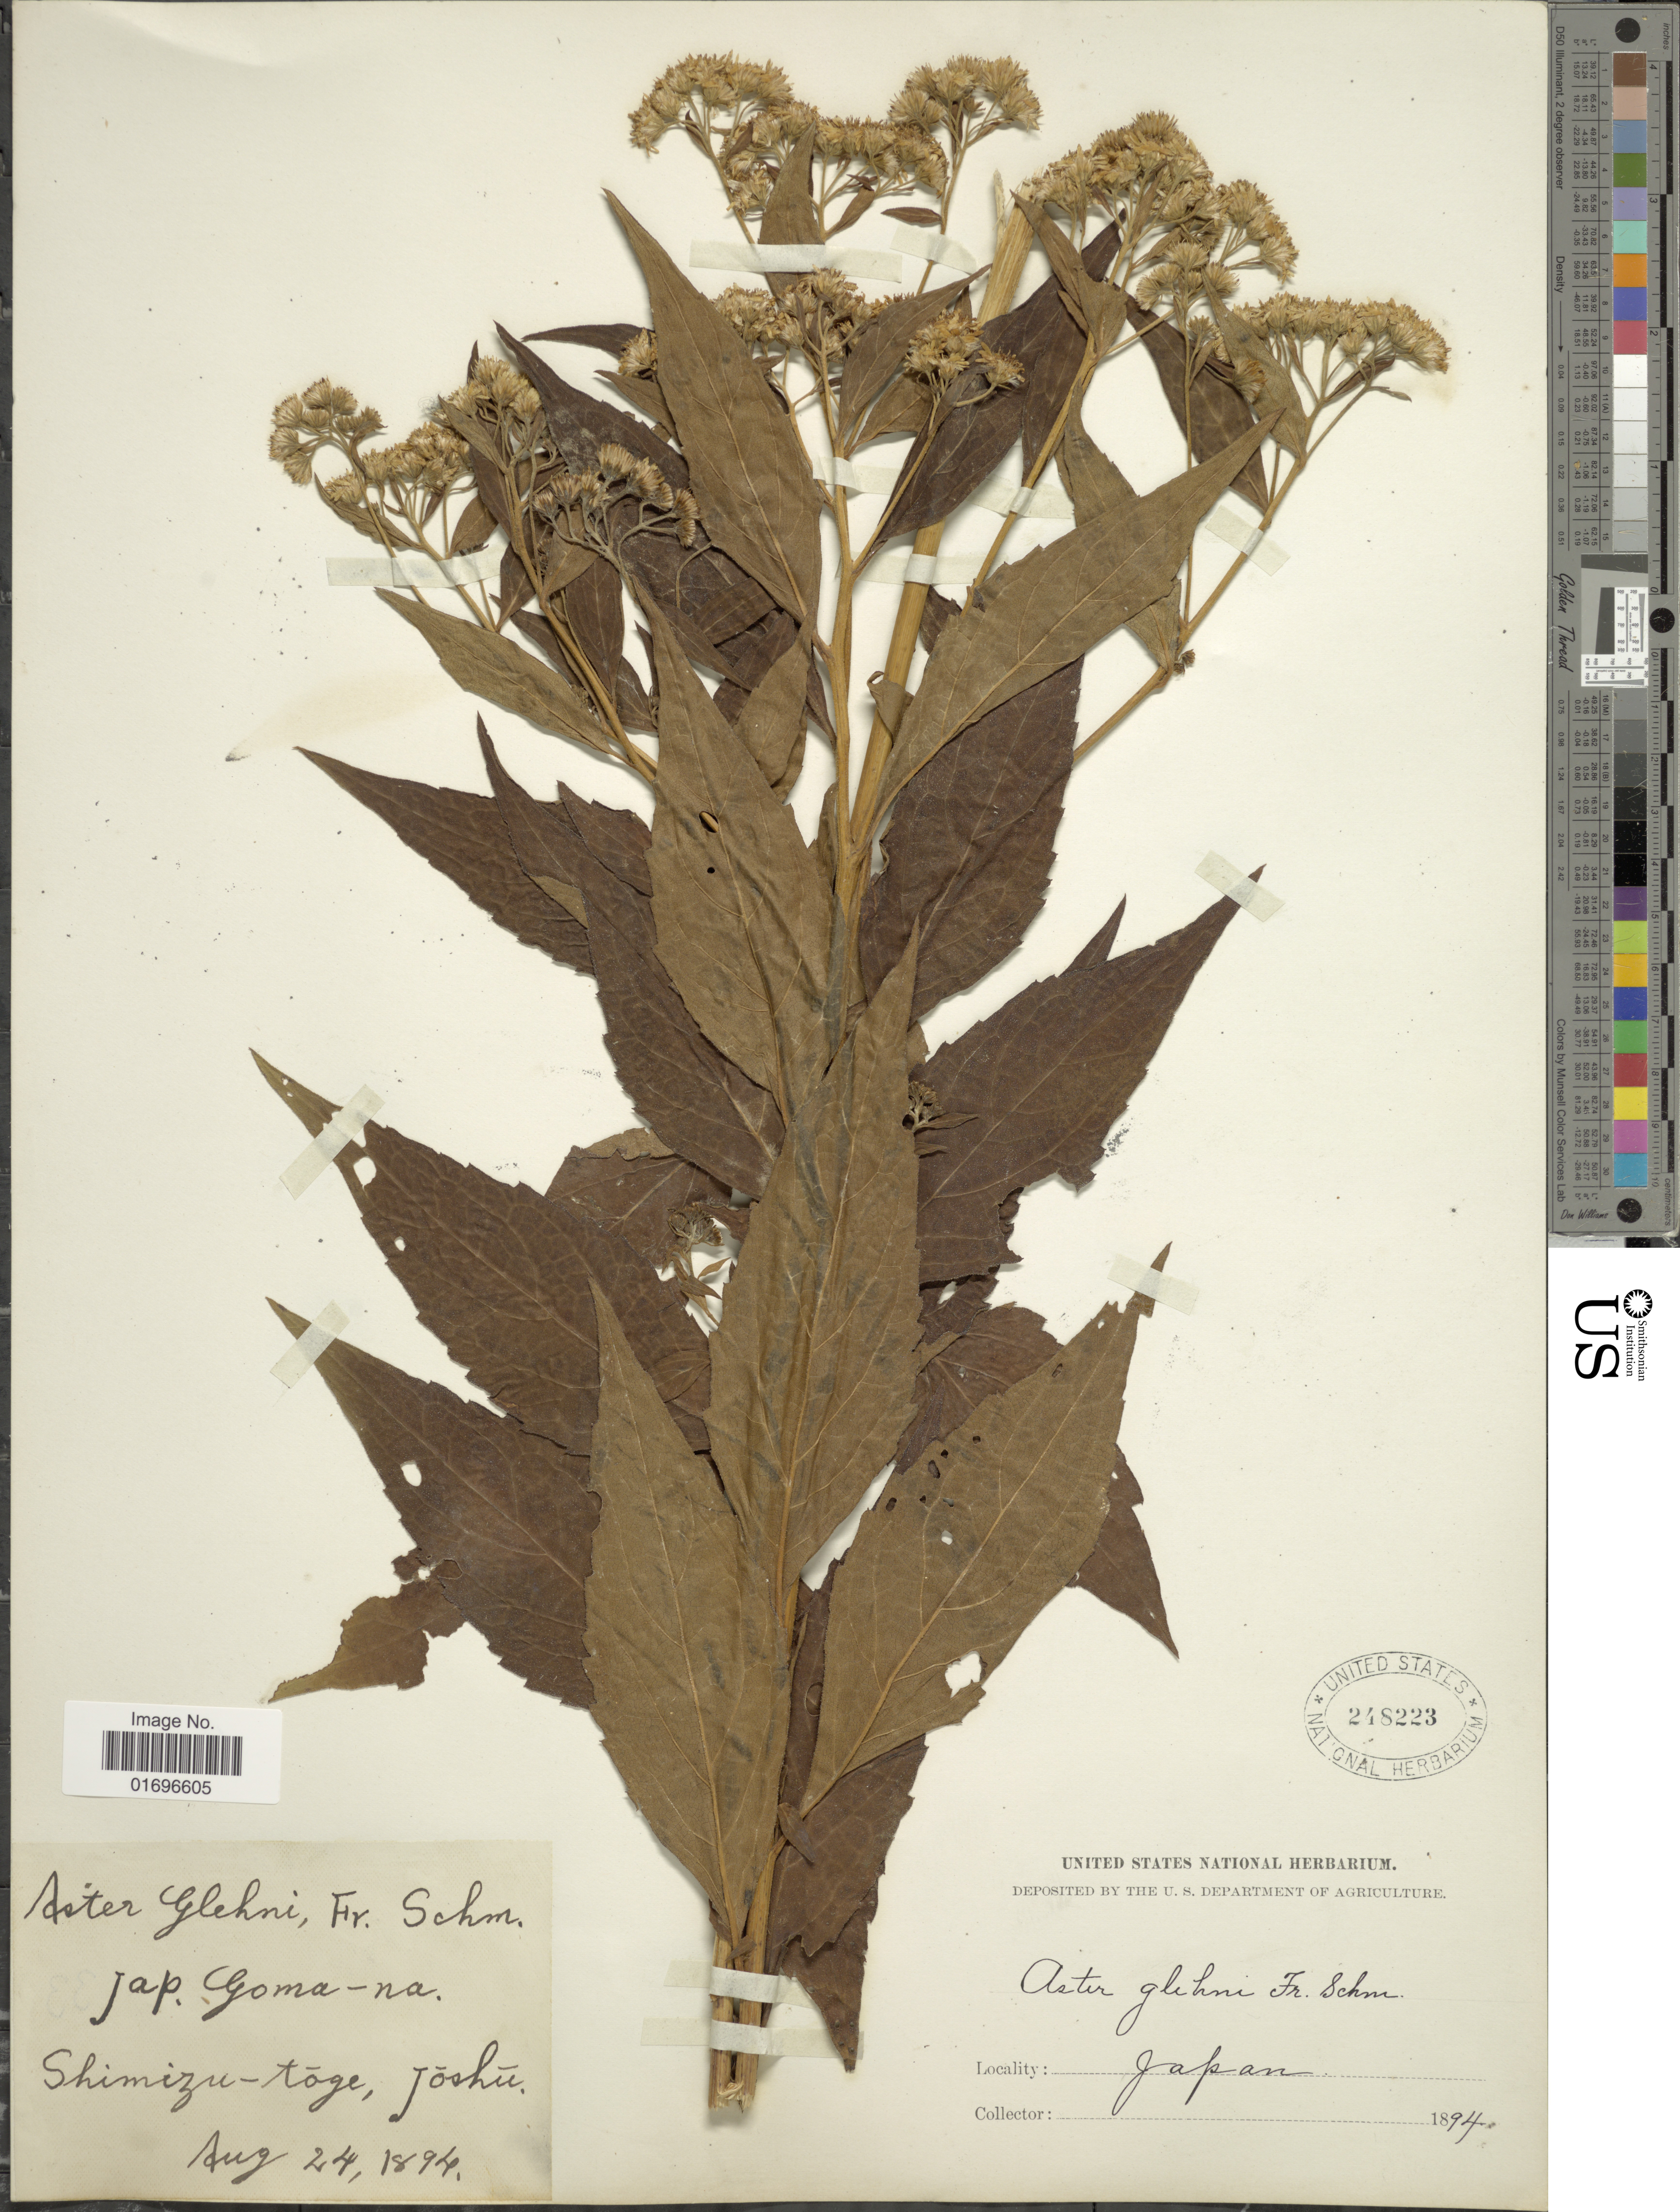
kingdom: Plantae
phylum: Tracheophyta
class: Magnoliopsida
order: Asterales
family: Asteraceae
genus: Aster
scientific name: Aster glehnii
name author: F. Schmidt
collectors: U.S. National Herbarium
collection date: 1894-08-24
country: Japan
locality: Jap. Goma-na. Shimizu-töge, Jöshü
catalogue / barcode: US 248223